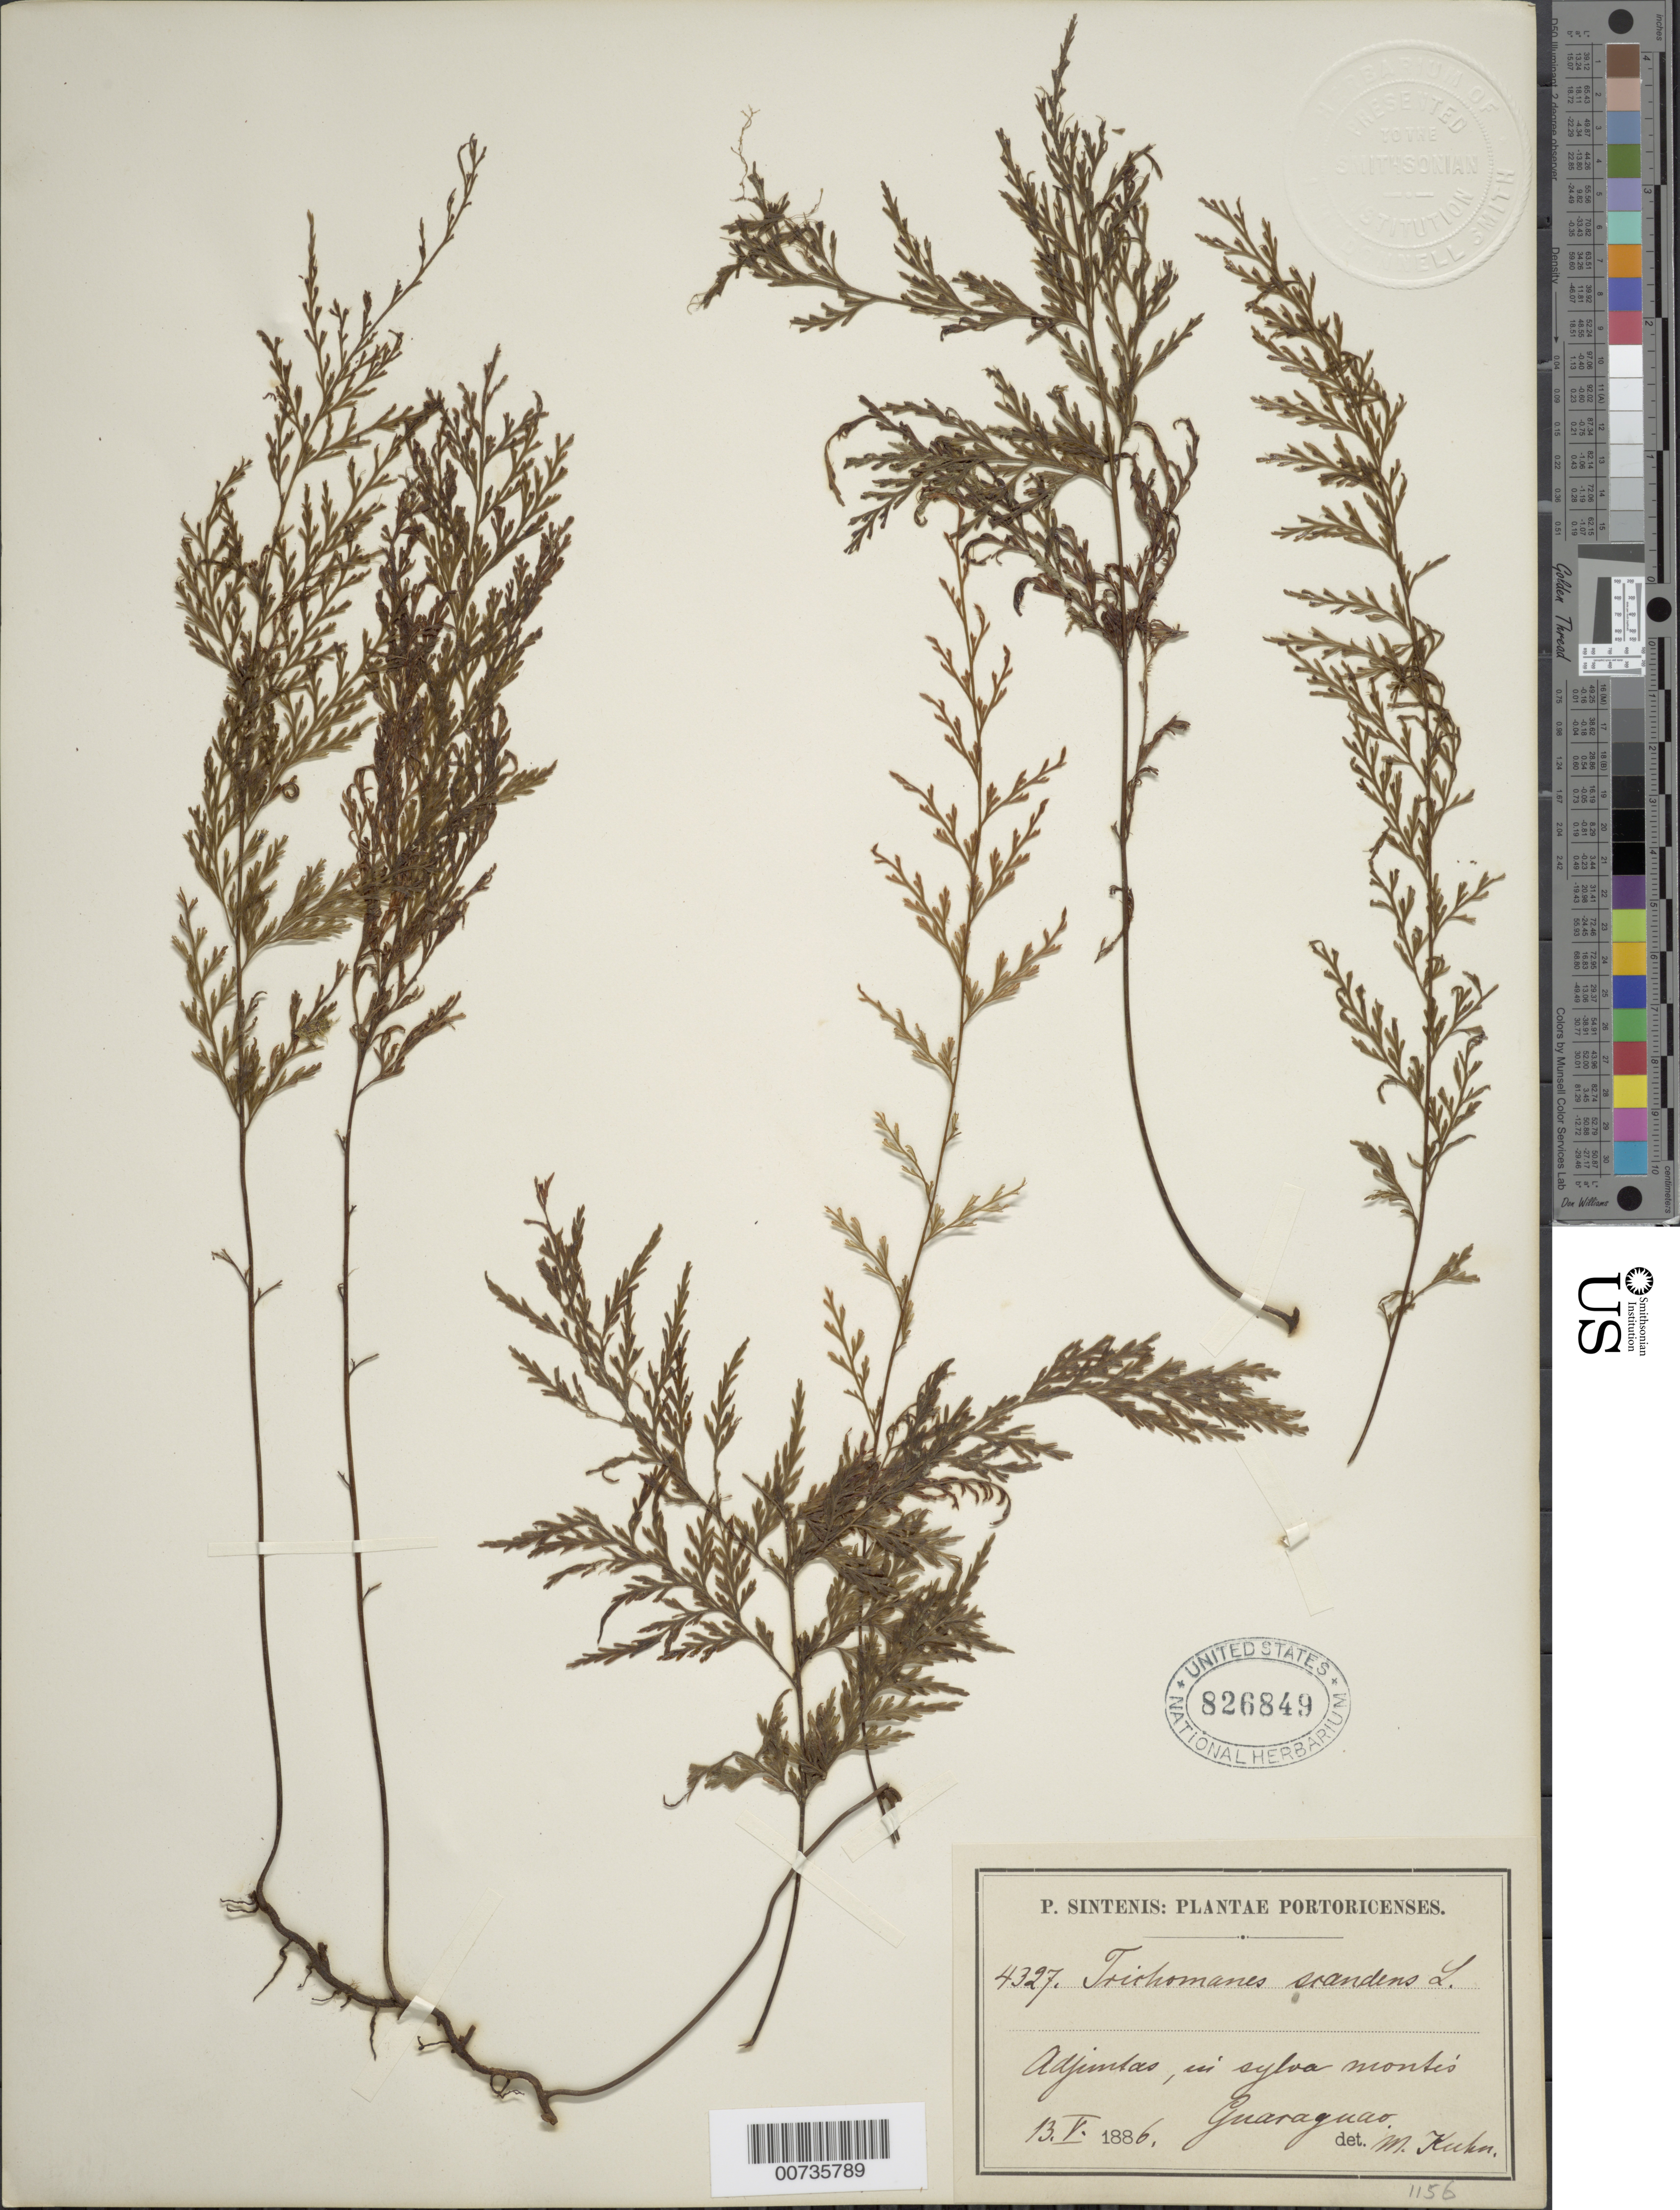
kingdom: Plantae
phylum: Tracheophyta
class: Polypodiopsida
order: Hymenophyllales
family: Hymenophyllaceae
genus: Trichomanes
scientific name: Trichomanes scandens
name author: L.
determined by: Kuhn, D. M.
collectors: P. Sintenis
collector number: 4327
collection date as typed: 13 May 1886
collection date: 1886-05-13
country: Puerto Rico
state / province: Adjuntas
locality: Adjuntas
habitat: In sylva montis Guaraguao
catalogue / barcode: US 826849